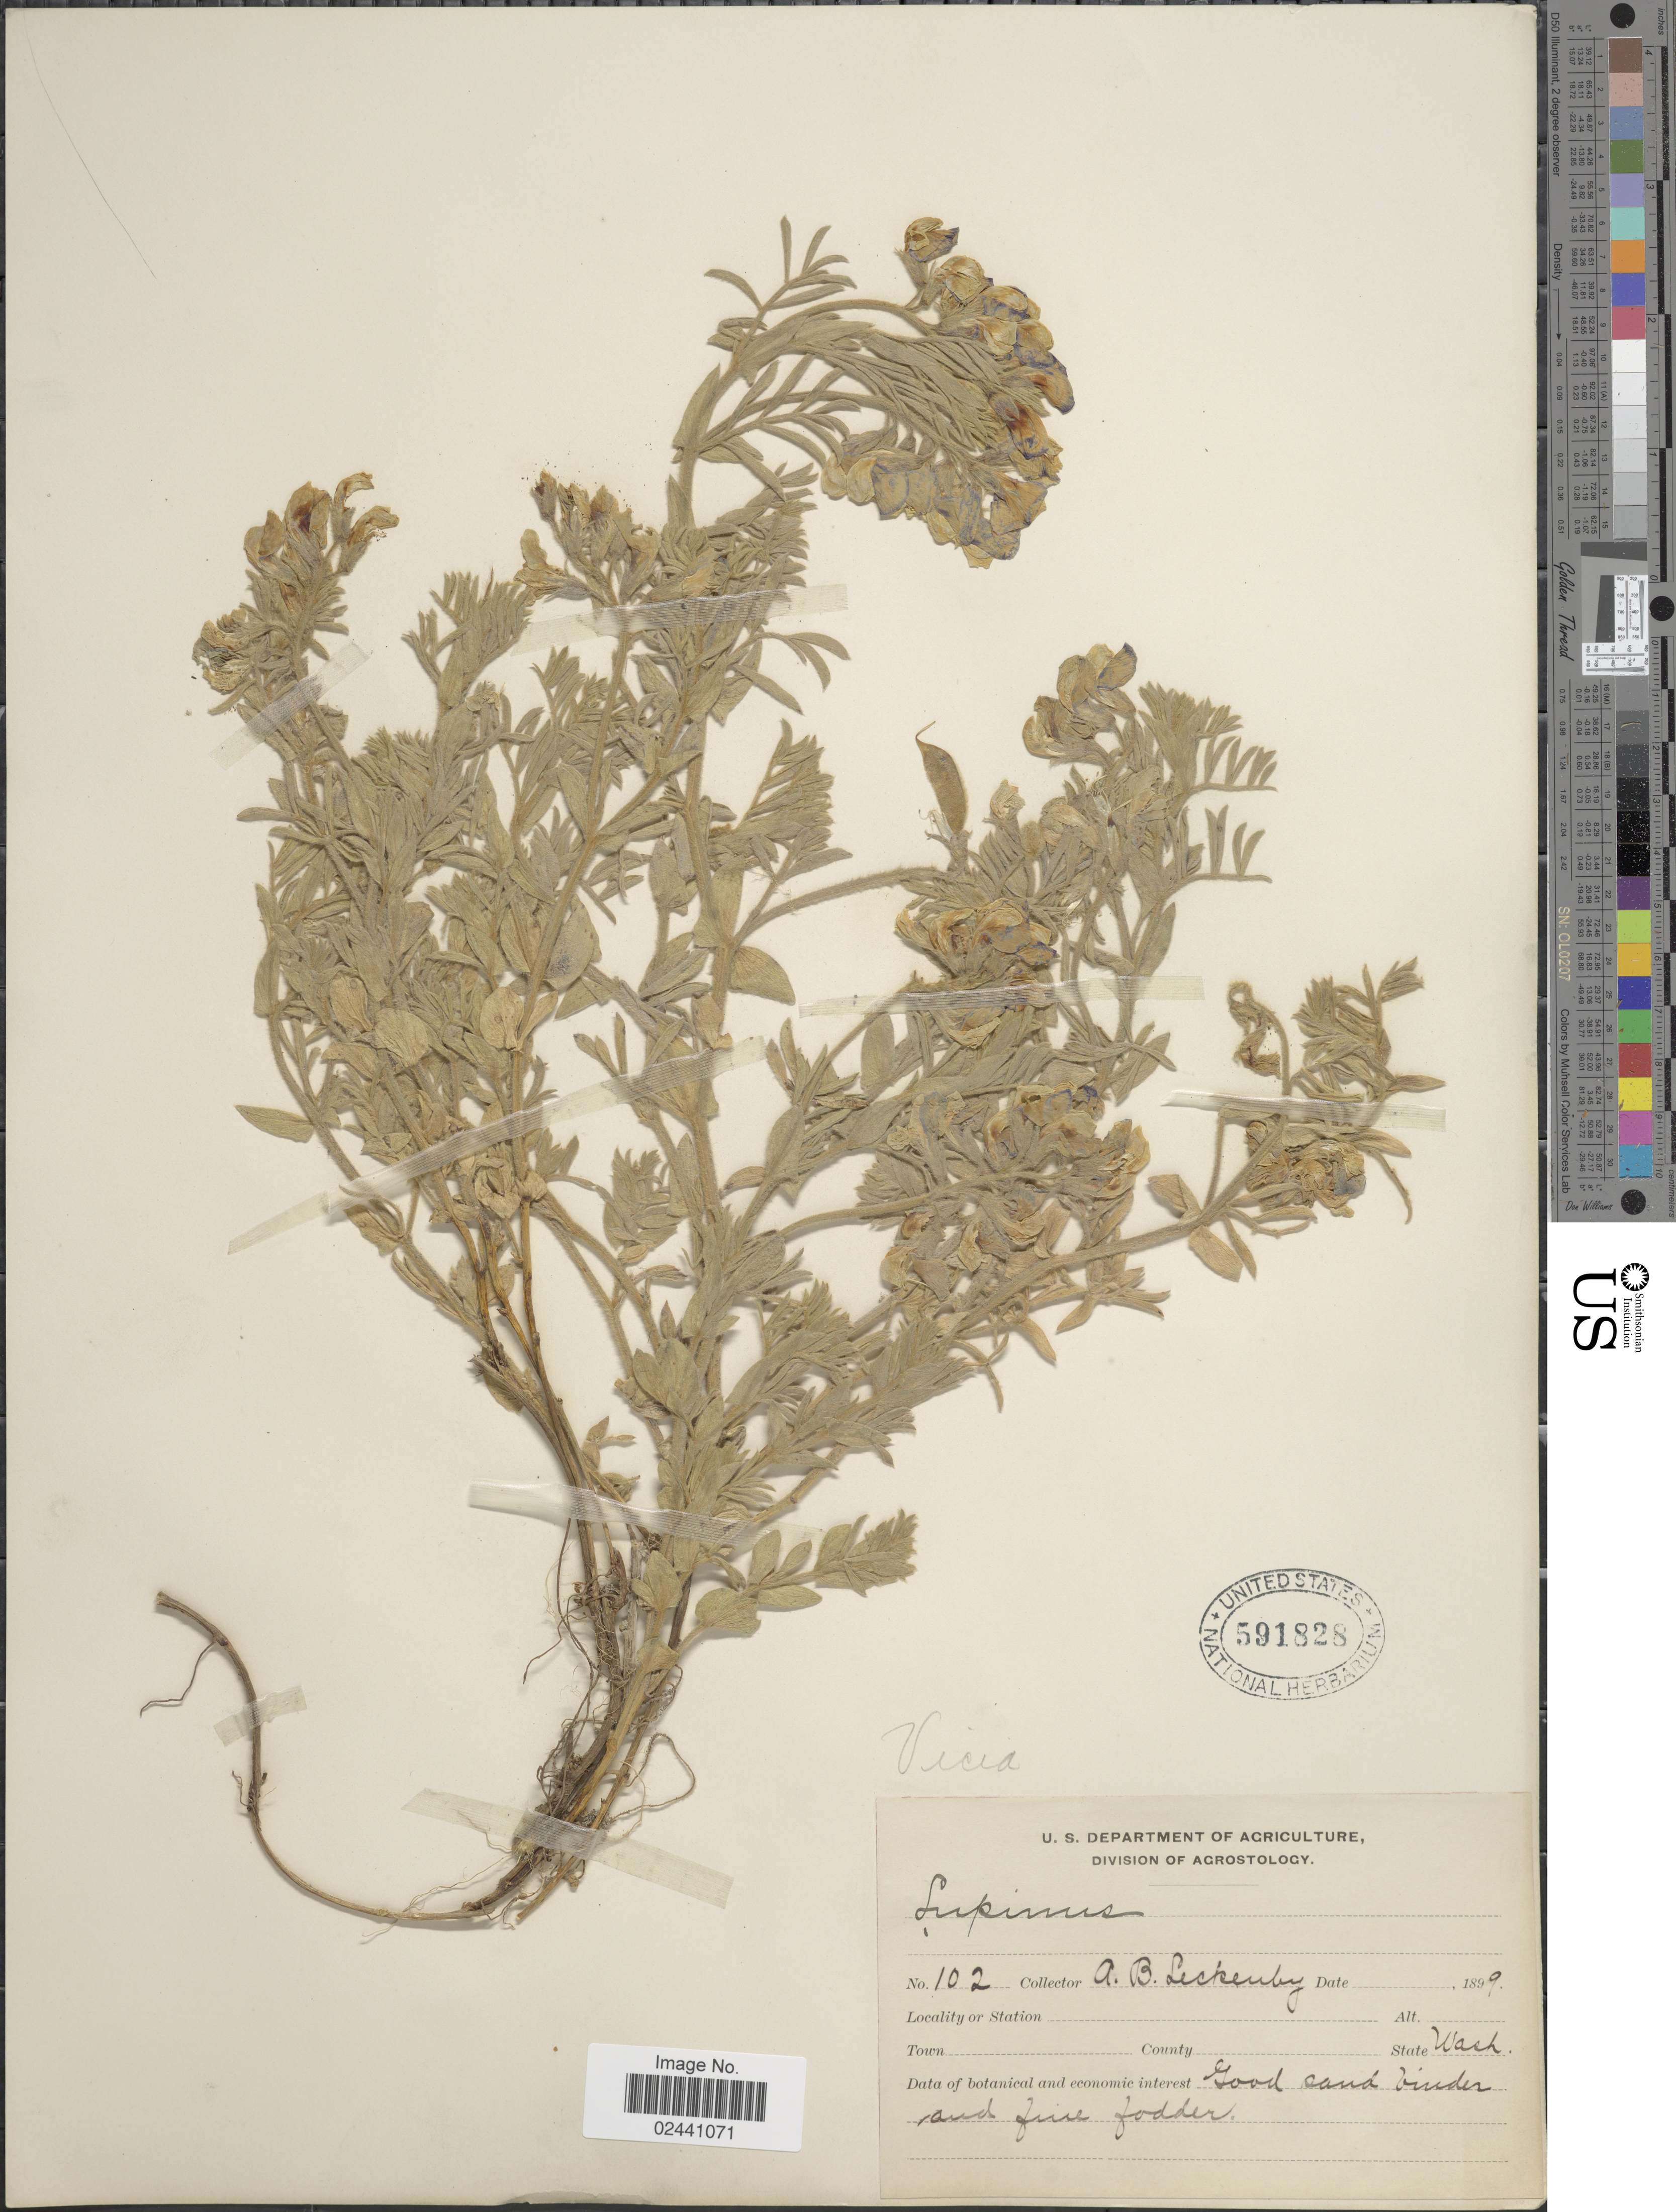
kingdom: Plantae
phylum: Tracheophyta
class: Magnoliopsida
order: Fabales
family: Fabaceae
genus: Lathyrus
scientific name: Lathyrus littoralis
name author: (Torr. & A. Gray) Walp.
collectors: A. Leckenby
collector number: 102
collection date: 1899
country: United States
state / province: Washington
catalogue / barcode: US 591828